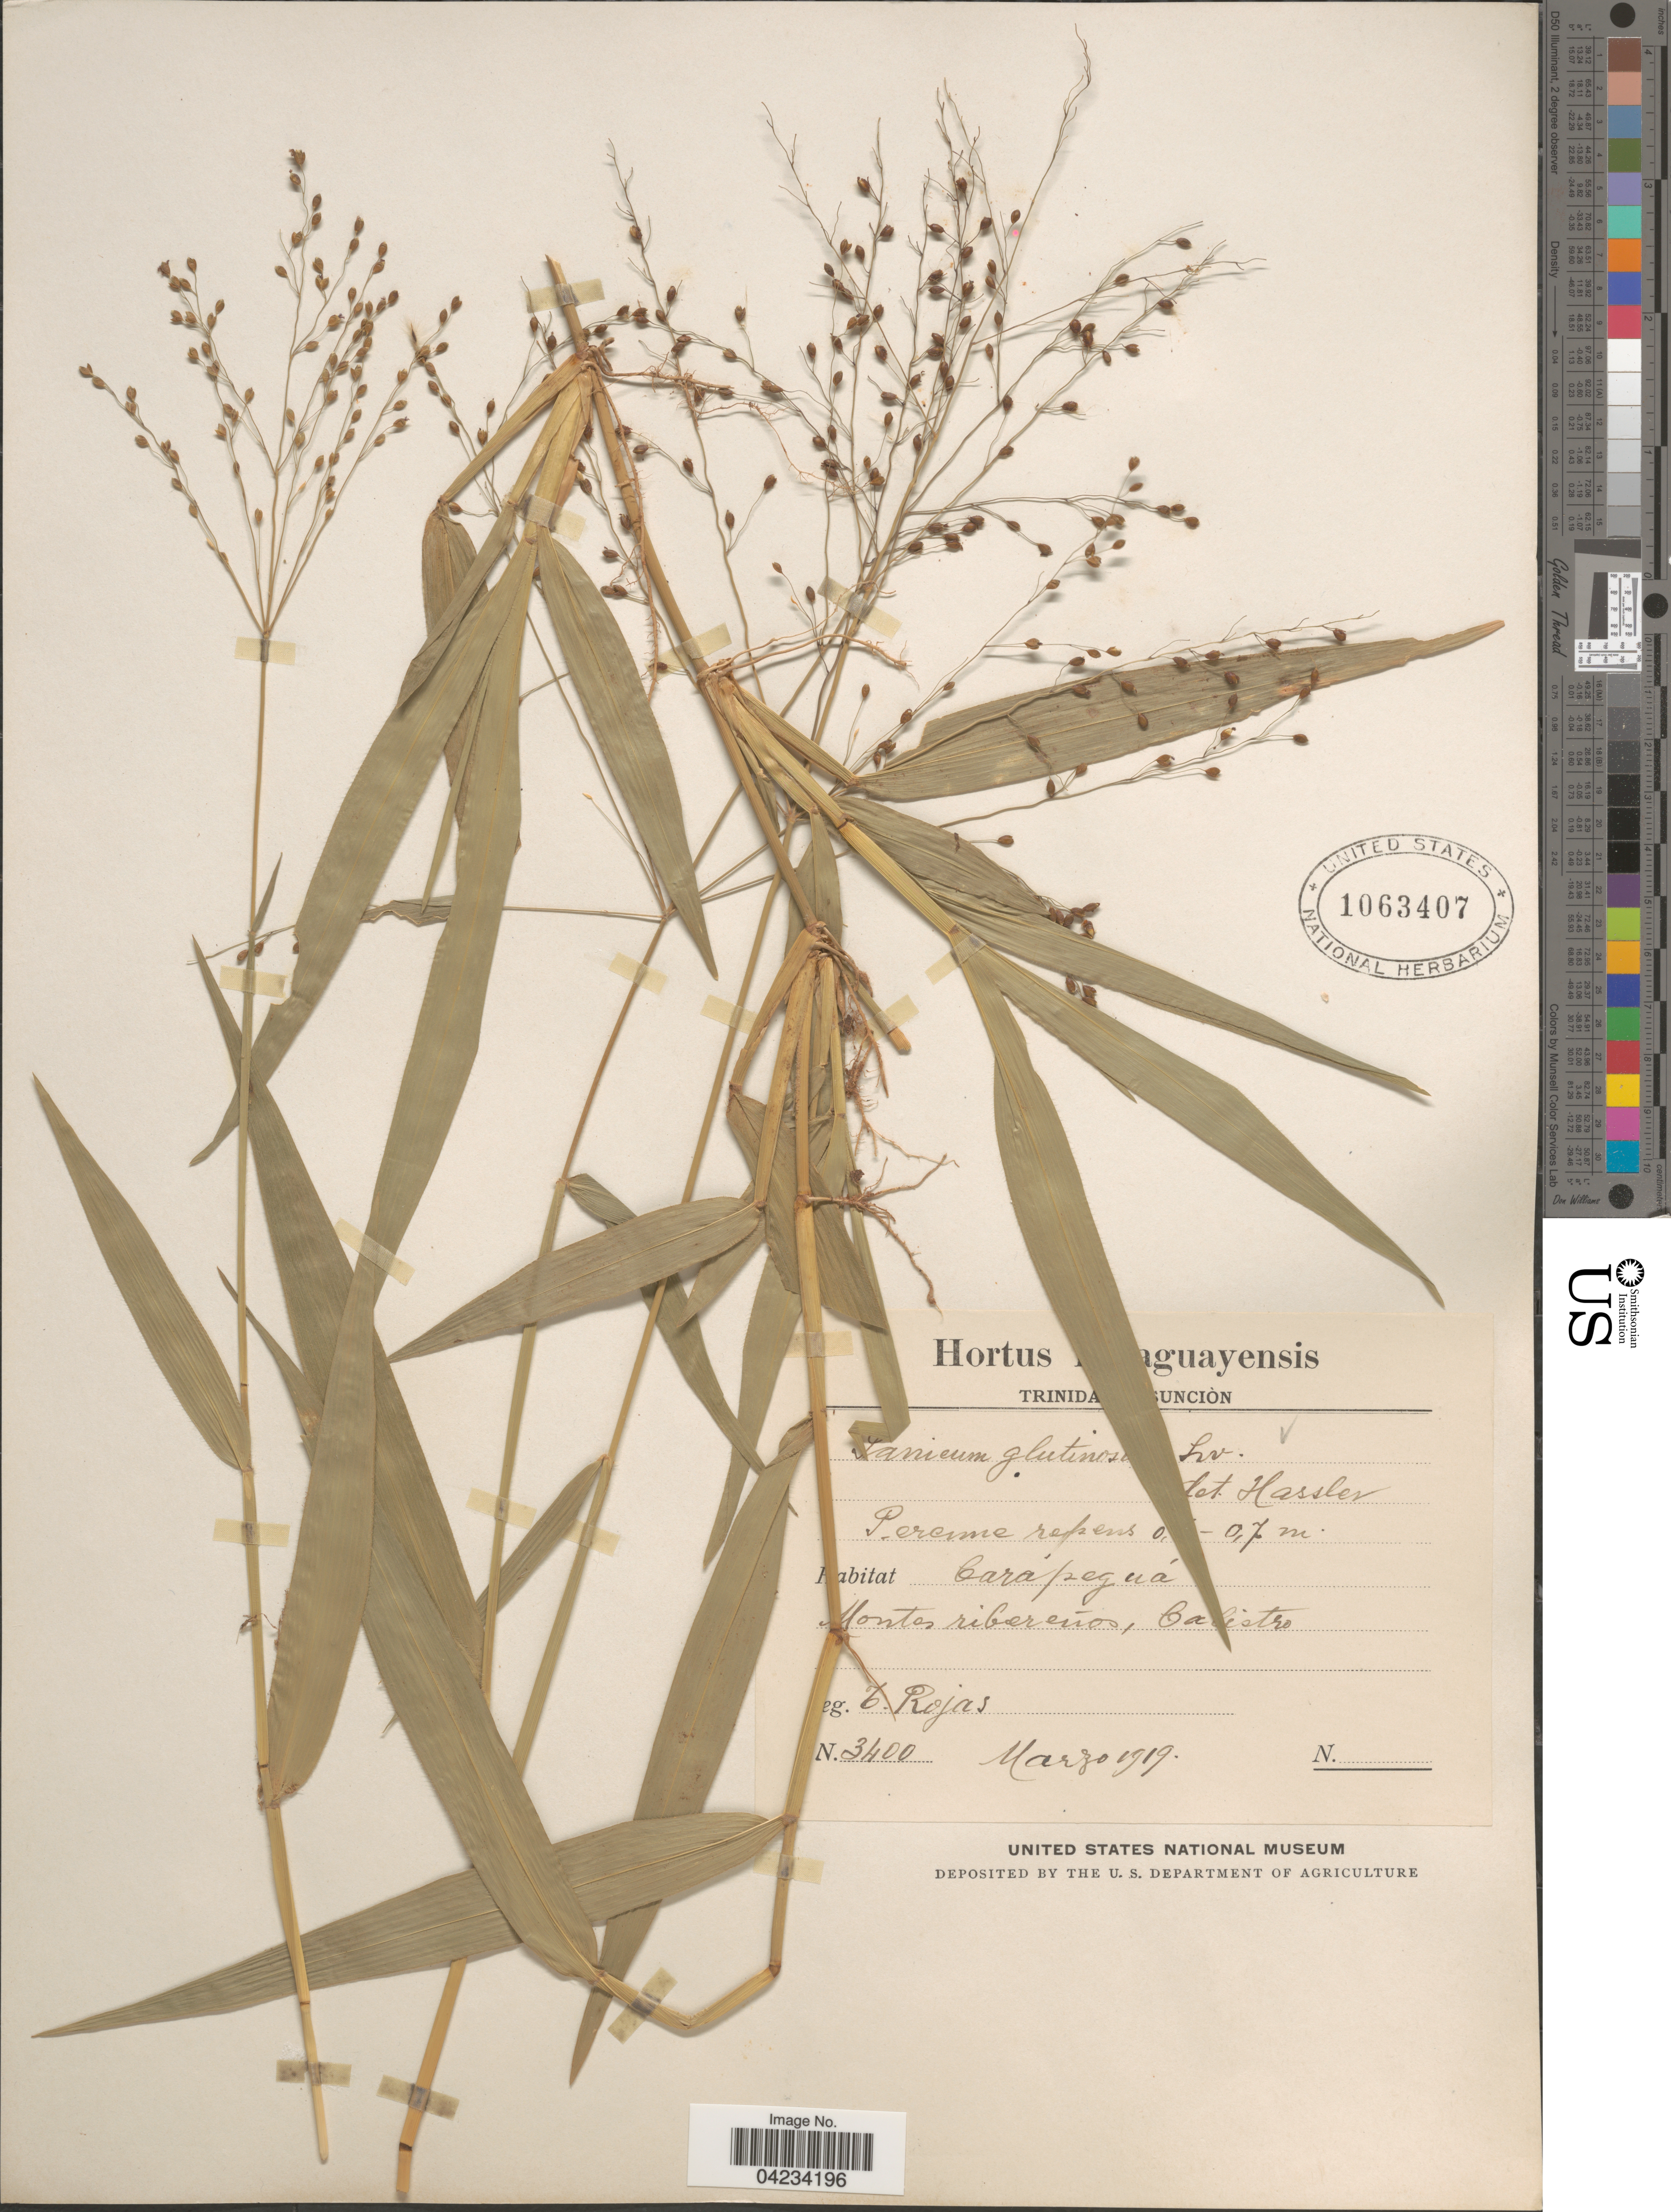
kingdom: Plantae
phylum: Tracheophyta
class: Liliopsida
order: Poales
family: Poaceae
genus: Homolepis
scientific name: Homolepis glutinosa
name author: (Sw.) Zuloaga & Soderstr.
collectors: T. Rojas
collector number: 3400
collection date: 1919-03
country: Paraguay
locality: Carápeguá. Montes ribereños, Calistro.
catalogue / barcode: US 1063407